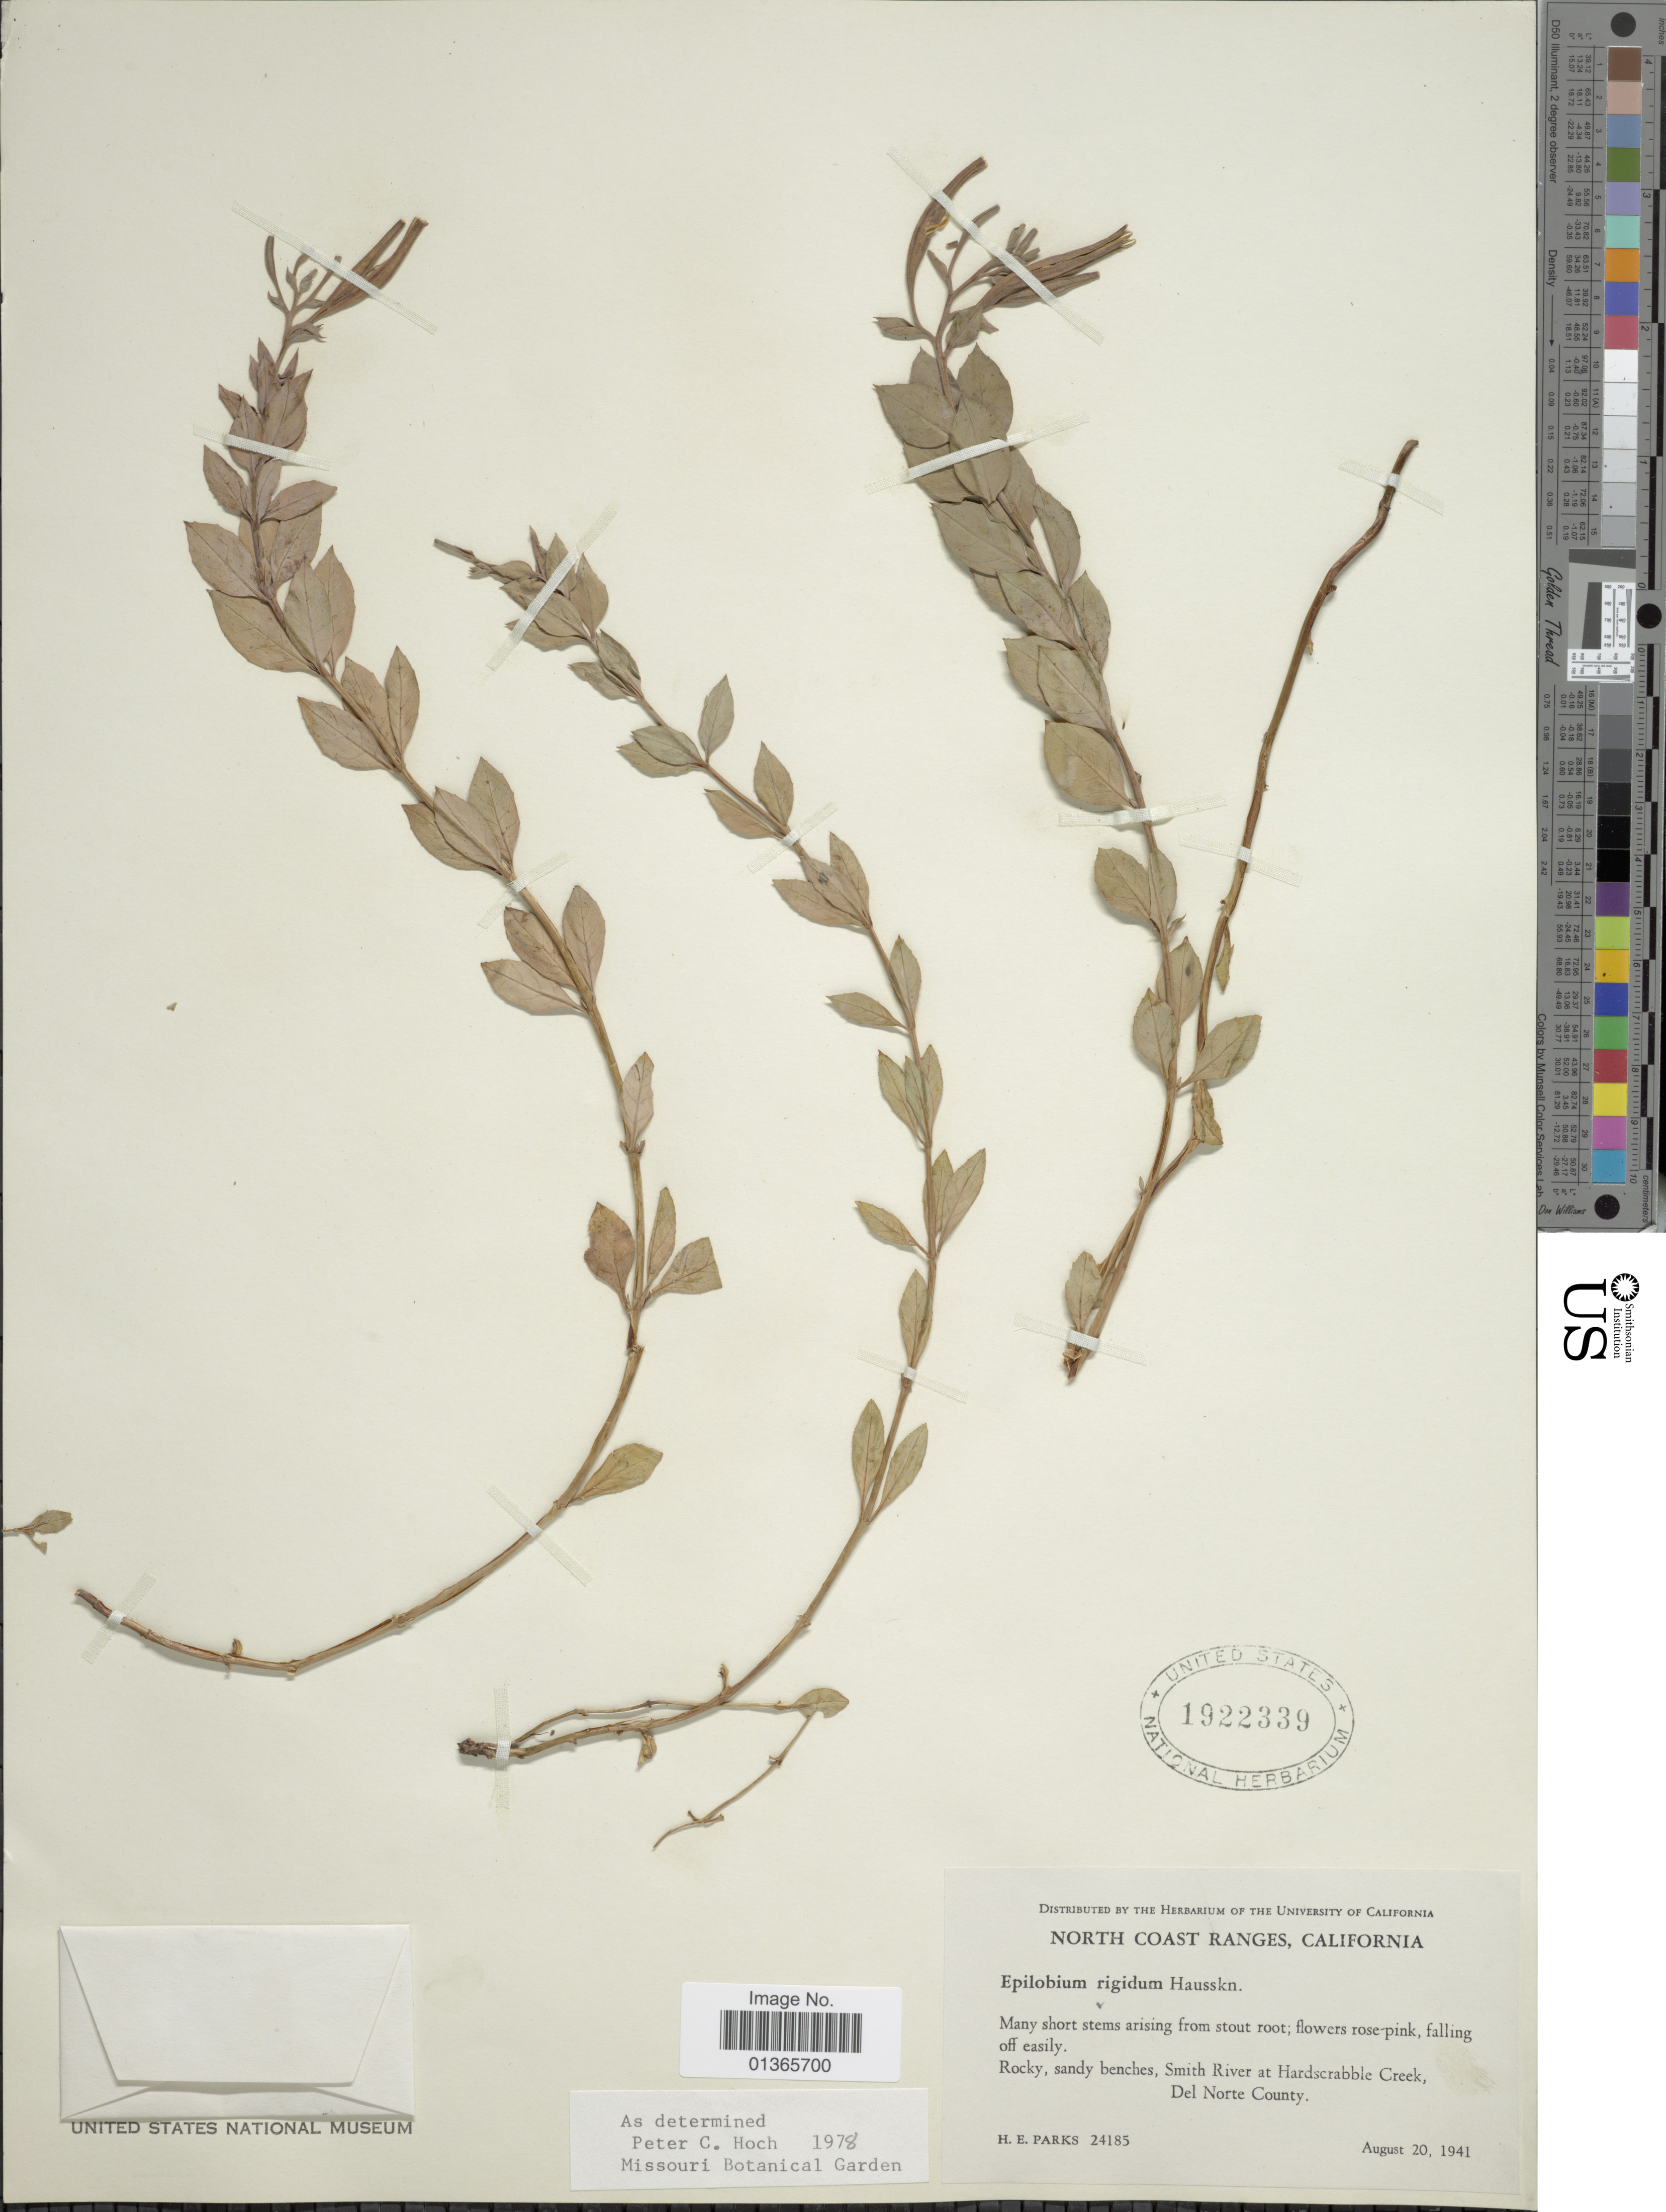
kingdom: Plantae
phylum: Tracheophyta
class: Magnoliopsida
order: Myrtales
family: Onagraceae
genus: Epilobium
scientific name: Epilobium rigidum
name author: Hausskn.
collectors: H. E. Parks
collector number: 24185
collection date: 1941-08-20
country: United States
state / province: California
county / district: Del Norte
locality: North Coast Ranges. Rocky, sandy benches, Smith River at Hardscrabble Creek, Del Norte County.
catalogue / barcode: US 1922339